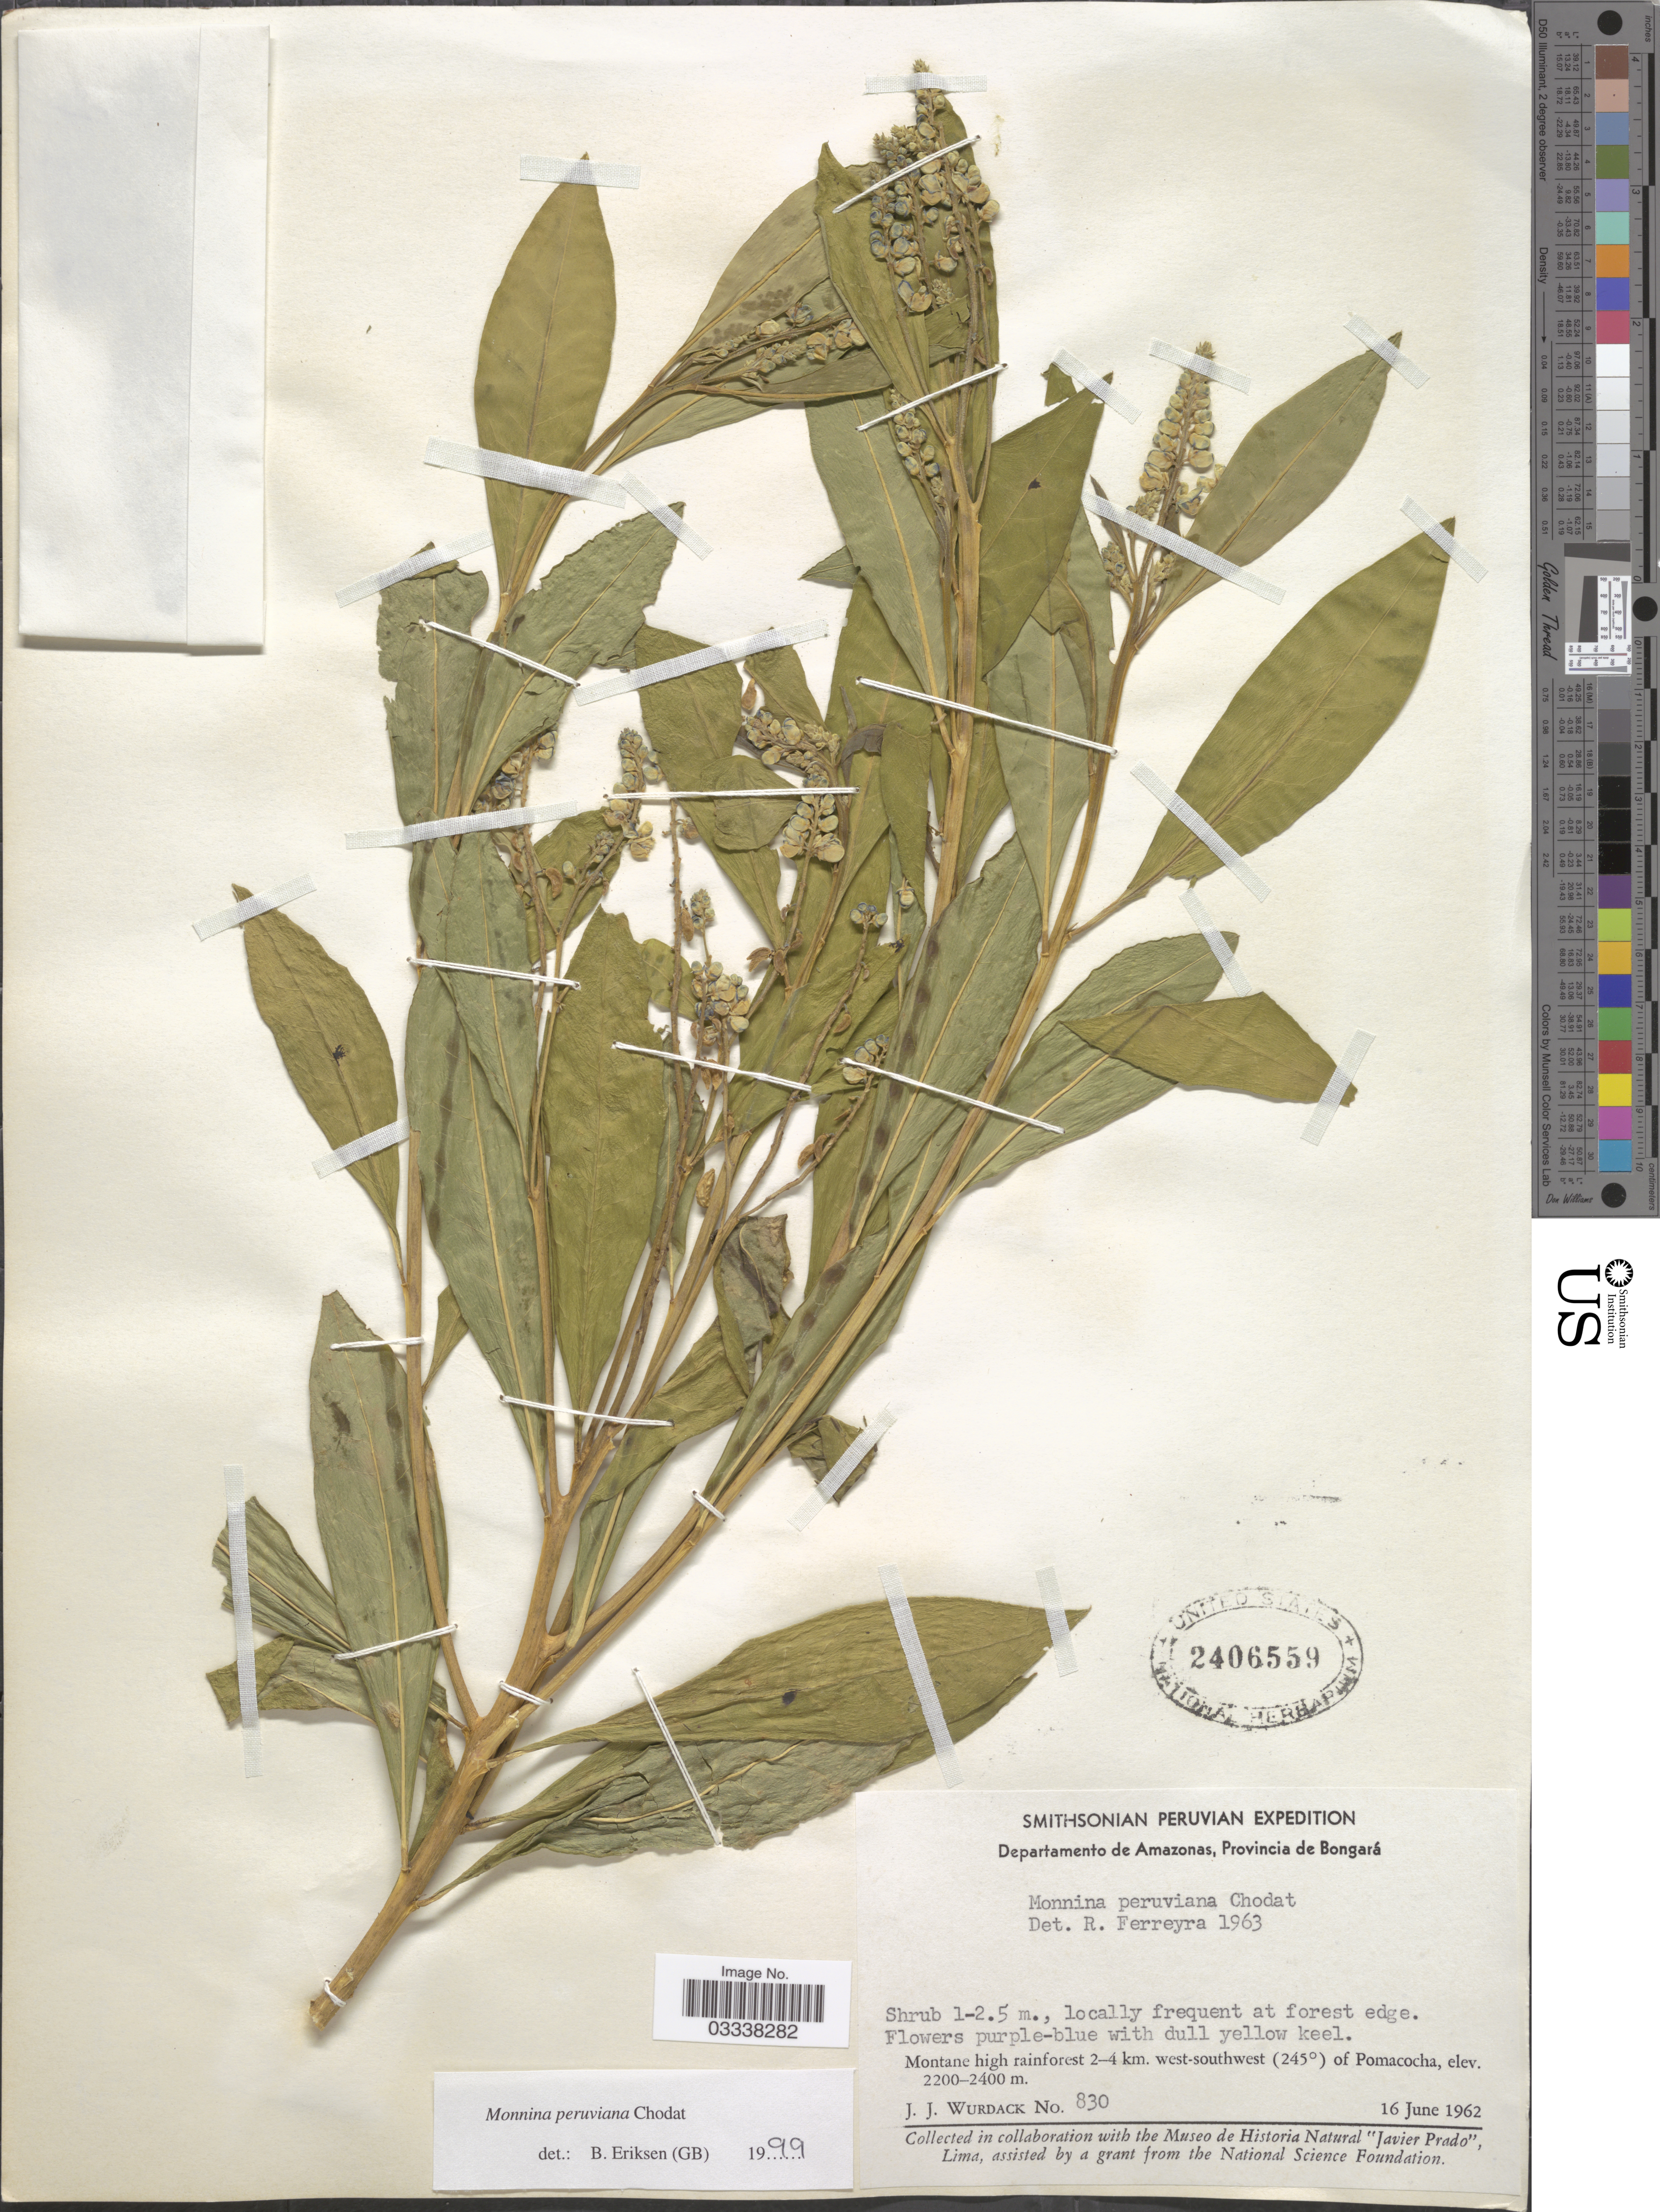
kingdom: Plantae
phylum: Tracheophyta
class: Magnoliopsida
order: Fabales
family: Polygalaceae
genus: Monnina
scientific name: Monnina marginata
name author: C. Presl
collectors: J. J. Wurdack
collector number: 830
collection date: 1962-06-16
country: Peru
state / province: Amazonas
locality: Departamento de Amazonas, Provincia de Bongará. Montane high rainforest 2-4 km. west-southwest (245°) of Pomacocha.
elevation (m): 2200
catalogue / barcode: US 2406559